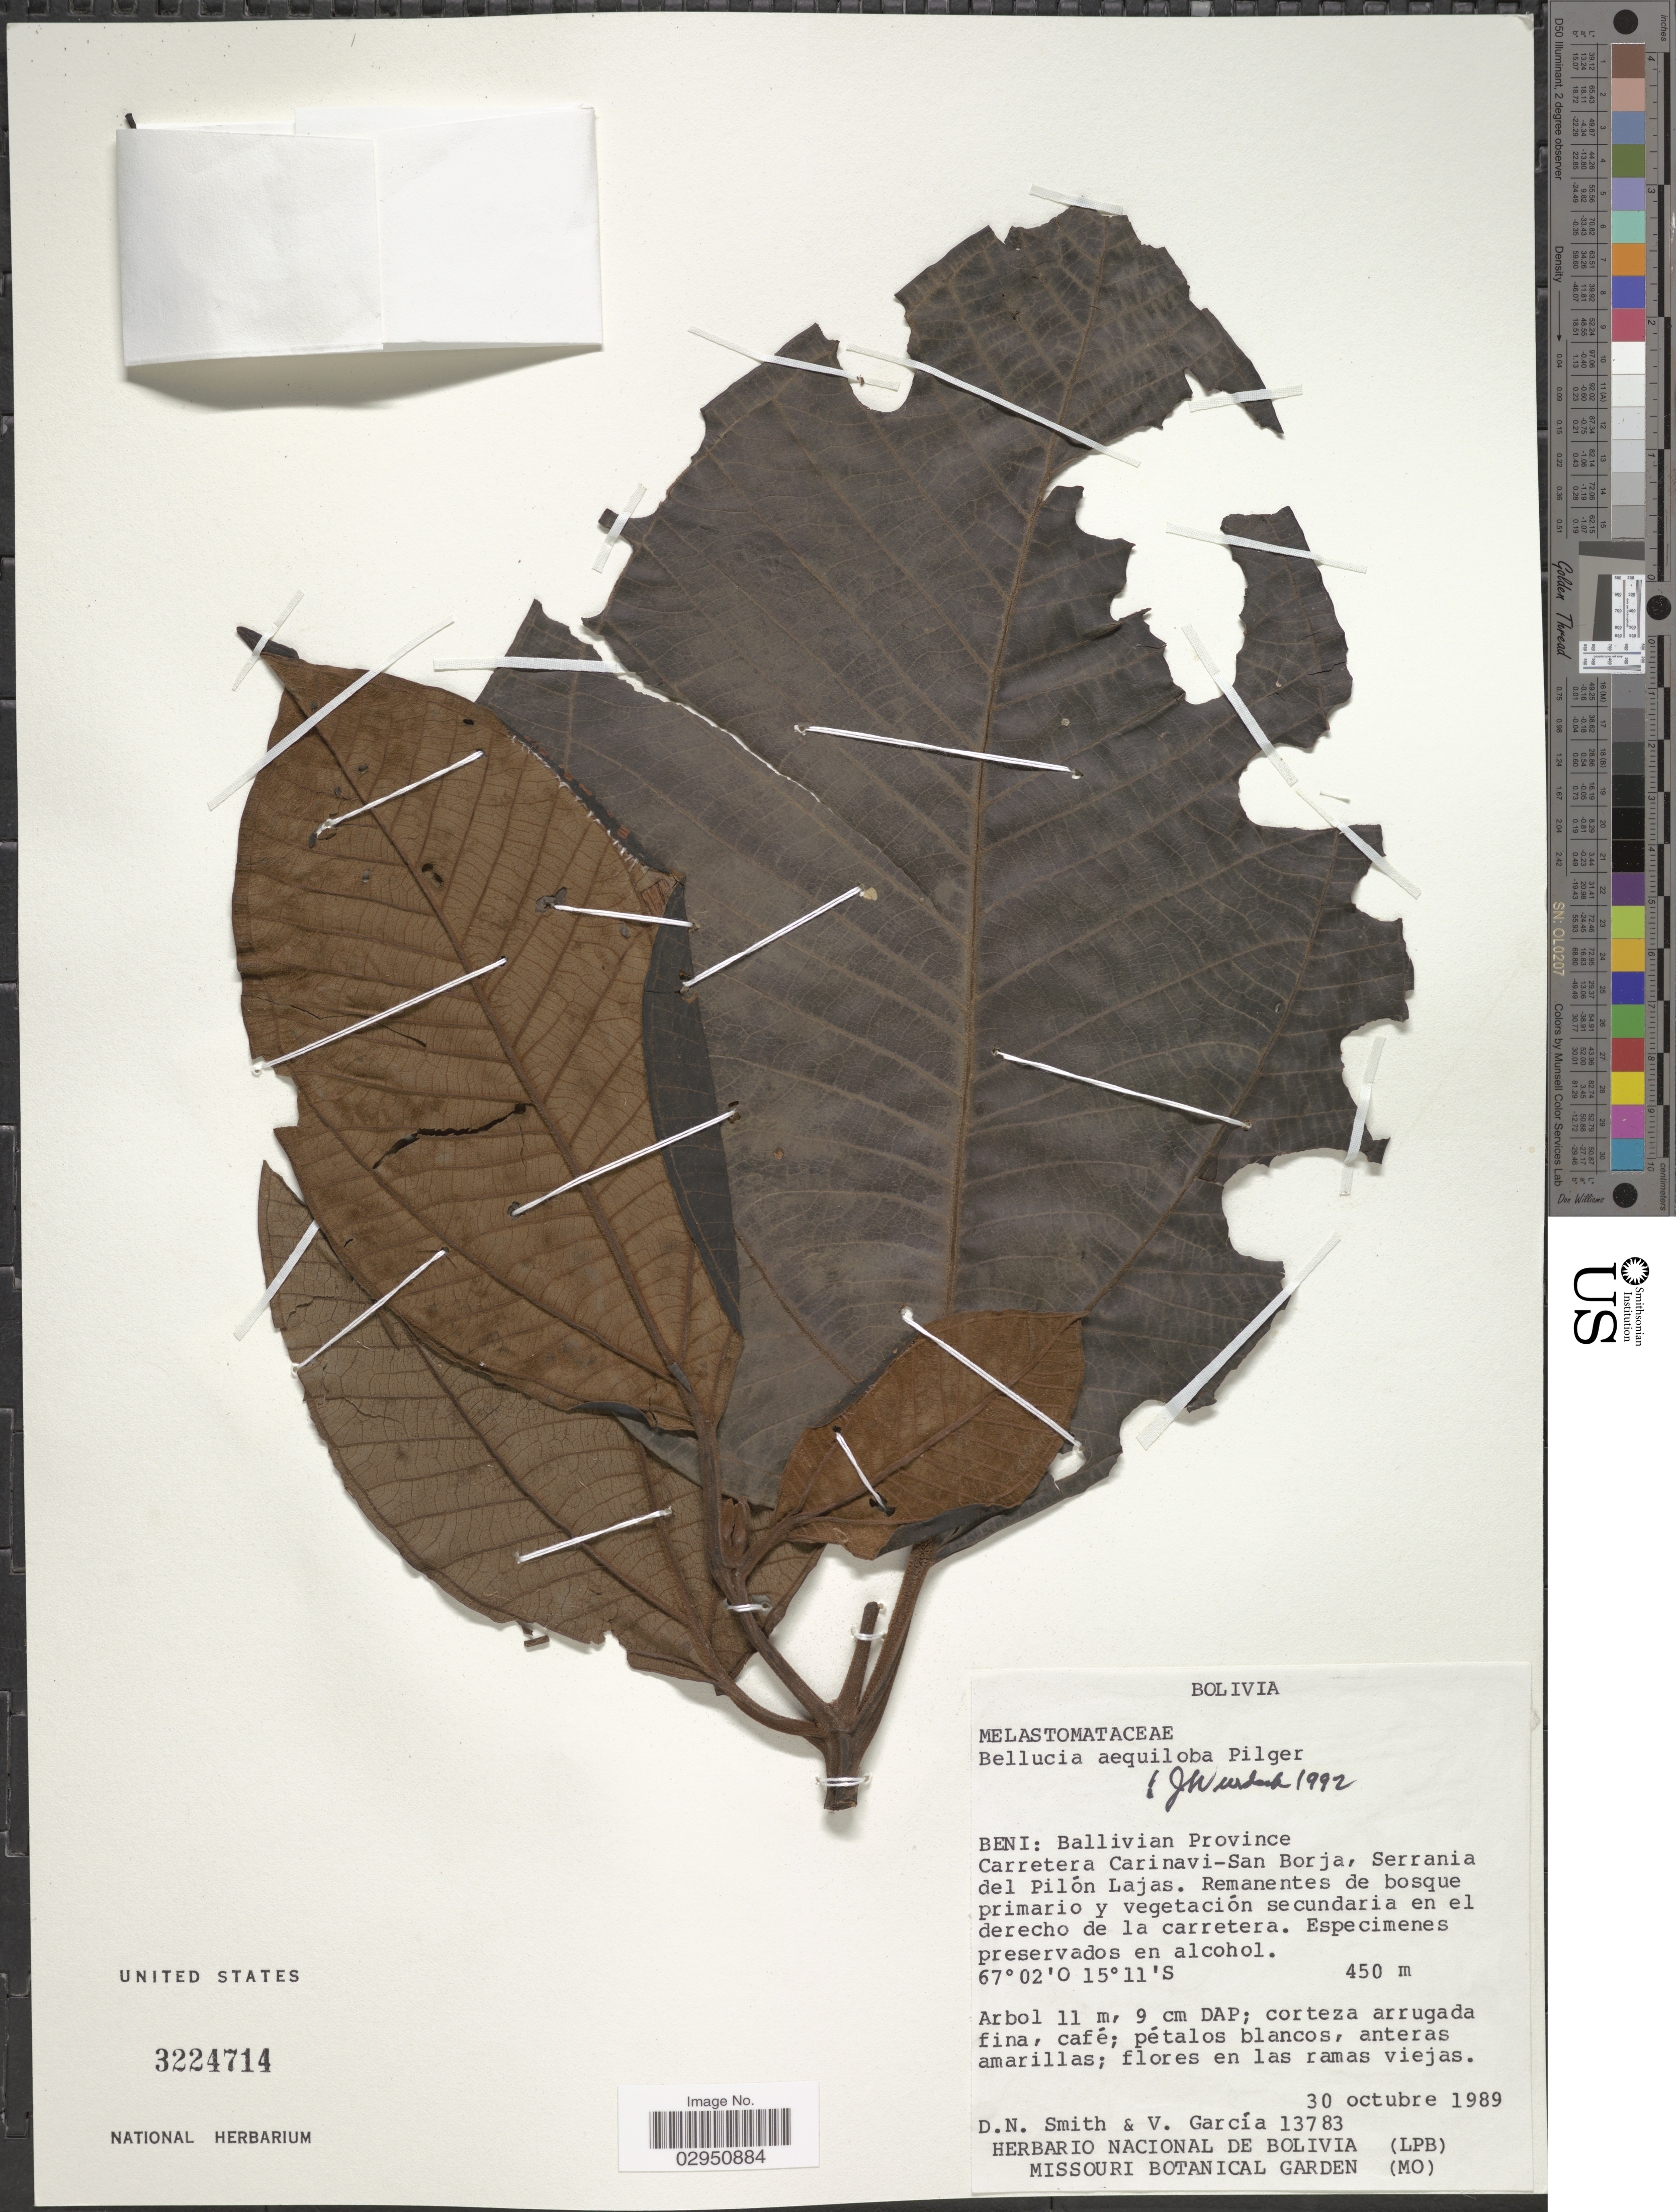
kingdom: Plantae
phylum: Tracheophyta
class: Magnoliopsida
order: Myrtales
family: Melastomataceae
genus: Bellucia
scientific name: Bellucia aequiloba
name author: Pilg.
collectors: D. Smith & V. Garcia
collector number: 13783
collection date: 1989-10-30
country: Bolivia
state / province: Beni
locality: Ballivian Province. Carretera Carinavi-San Borja, Serrania del Pilón Lajas.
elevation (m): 450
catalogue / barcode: US 3224714